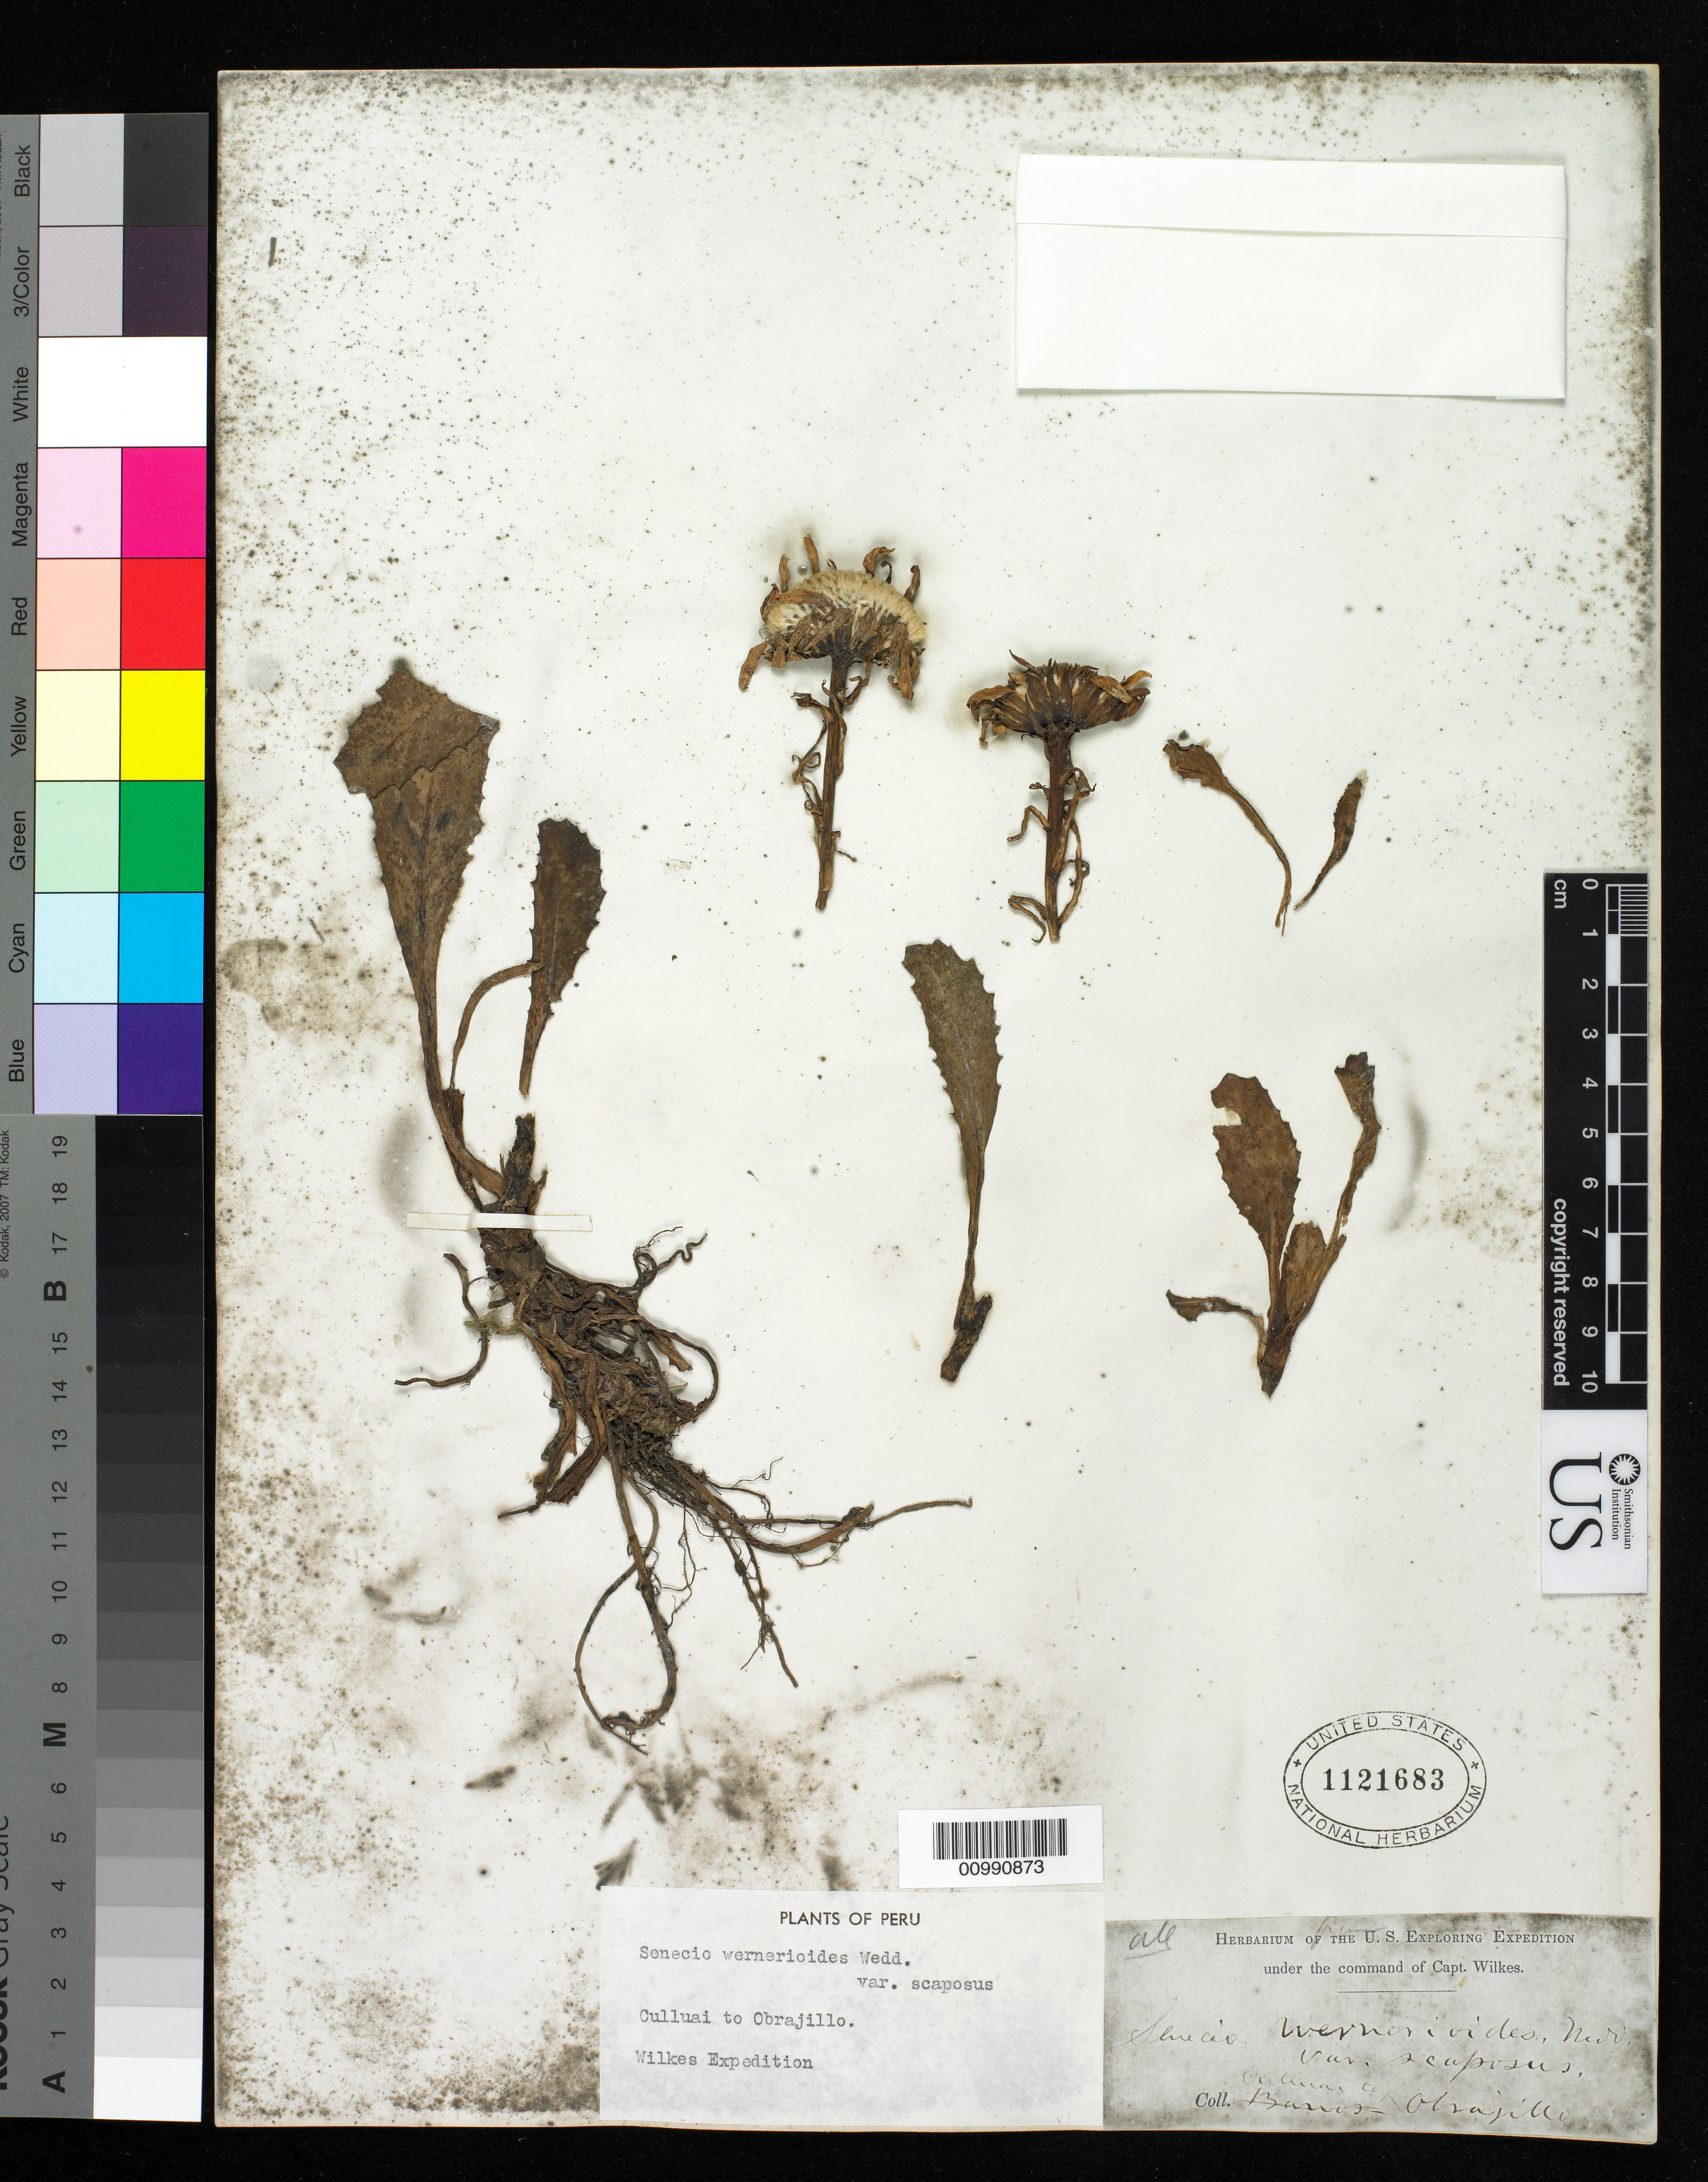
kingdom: Plantae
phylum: Tracheophyta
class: Magnoliopsida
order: Asterales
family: Asteraceae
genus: Senecio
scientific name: Senecio breviscapus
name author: DC.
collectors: Wilkes Explor. Exped.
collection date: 1838/1842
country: Peru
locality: Culluai to Obrajillo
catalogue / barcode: US 1121683